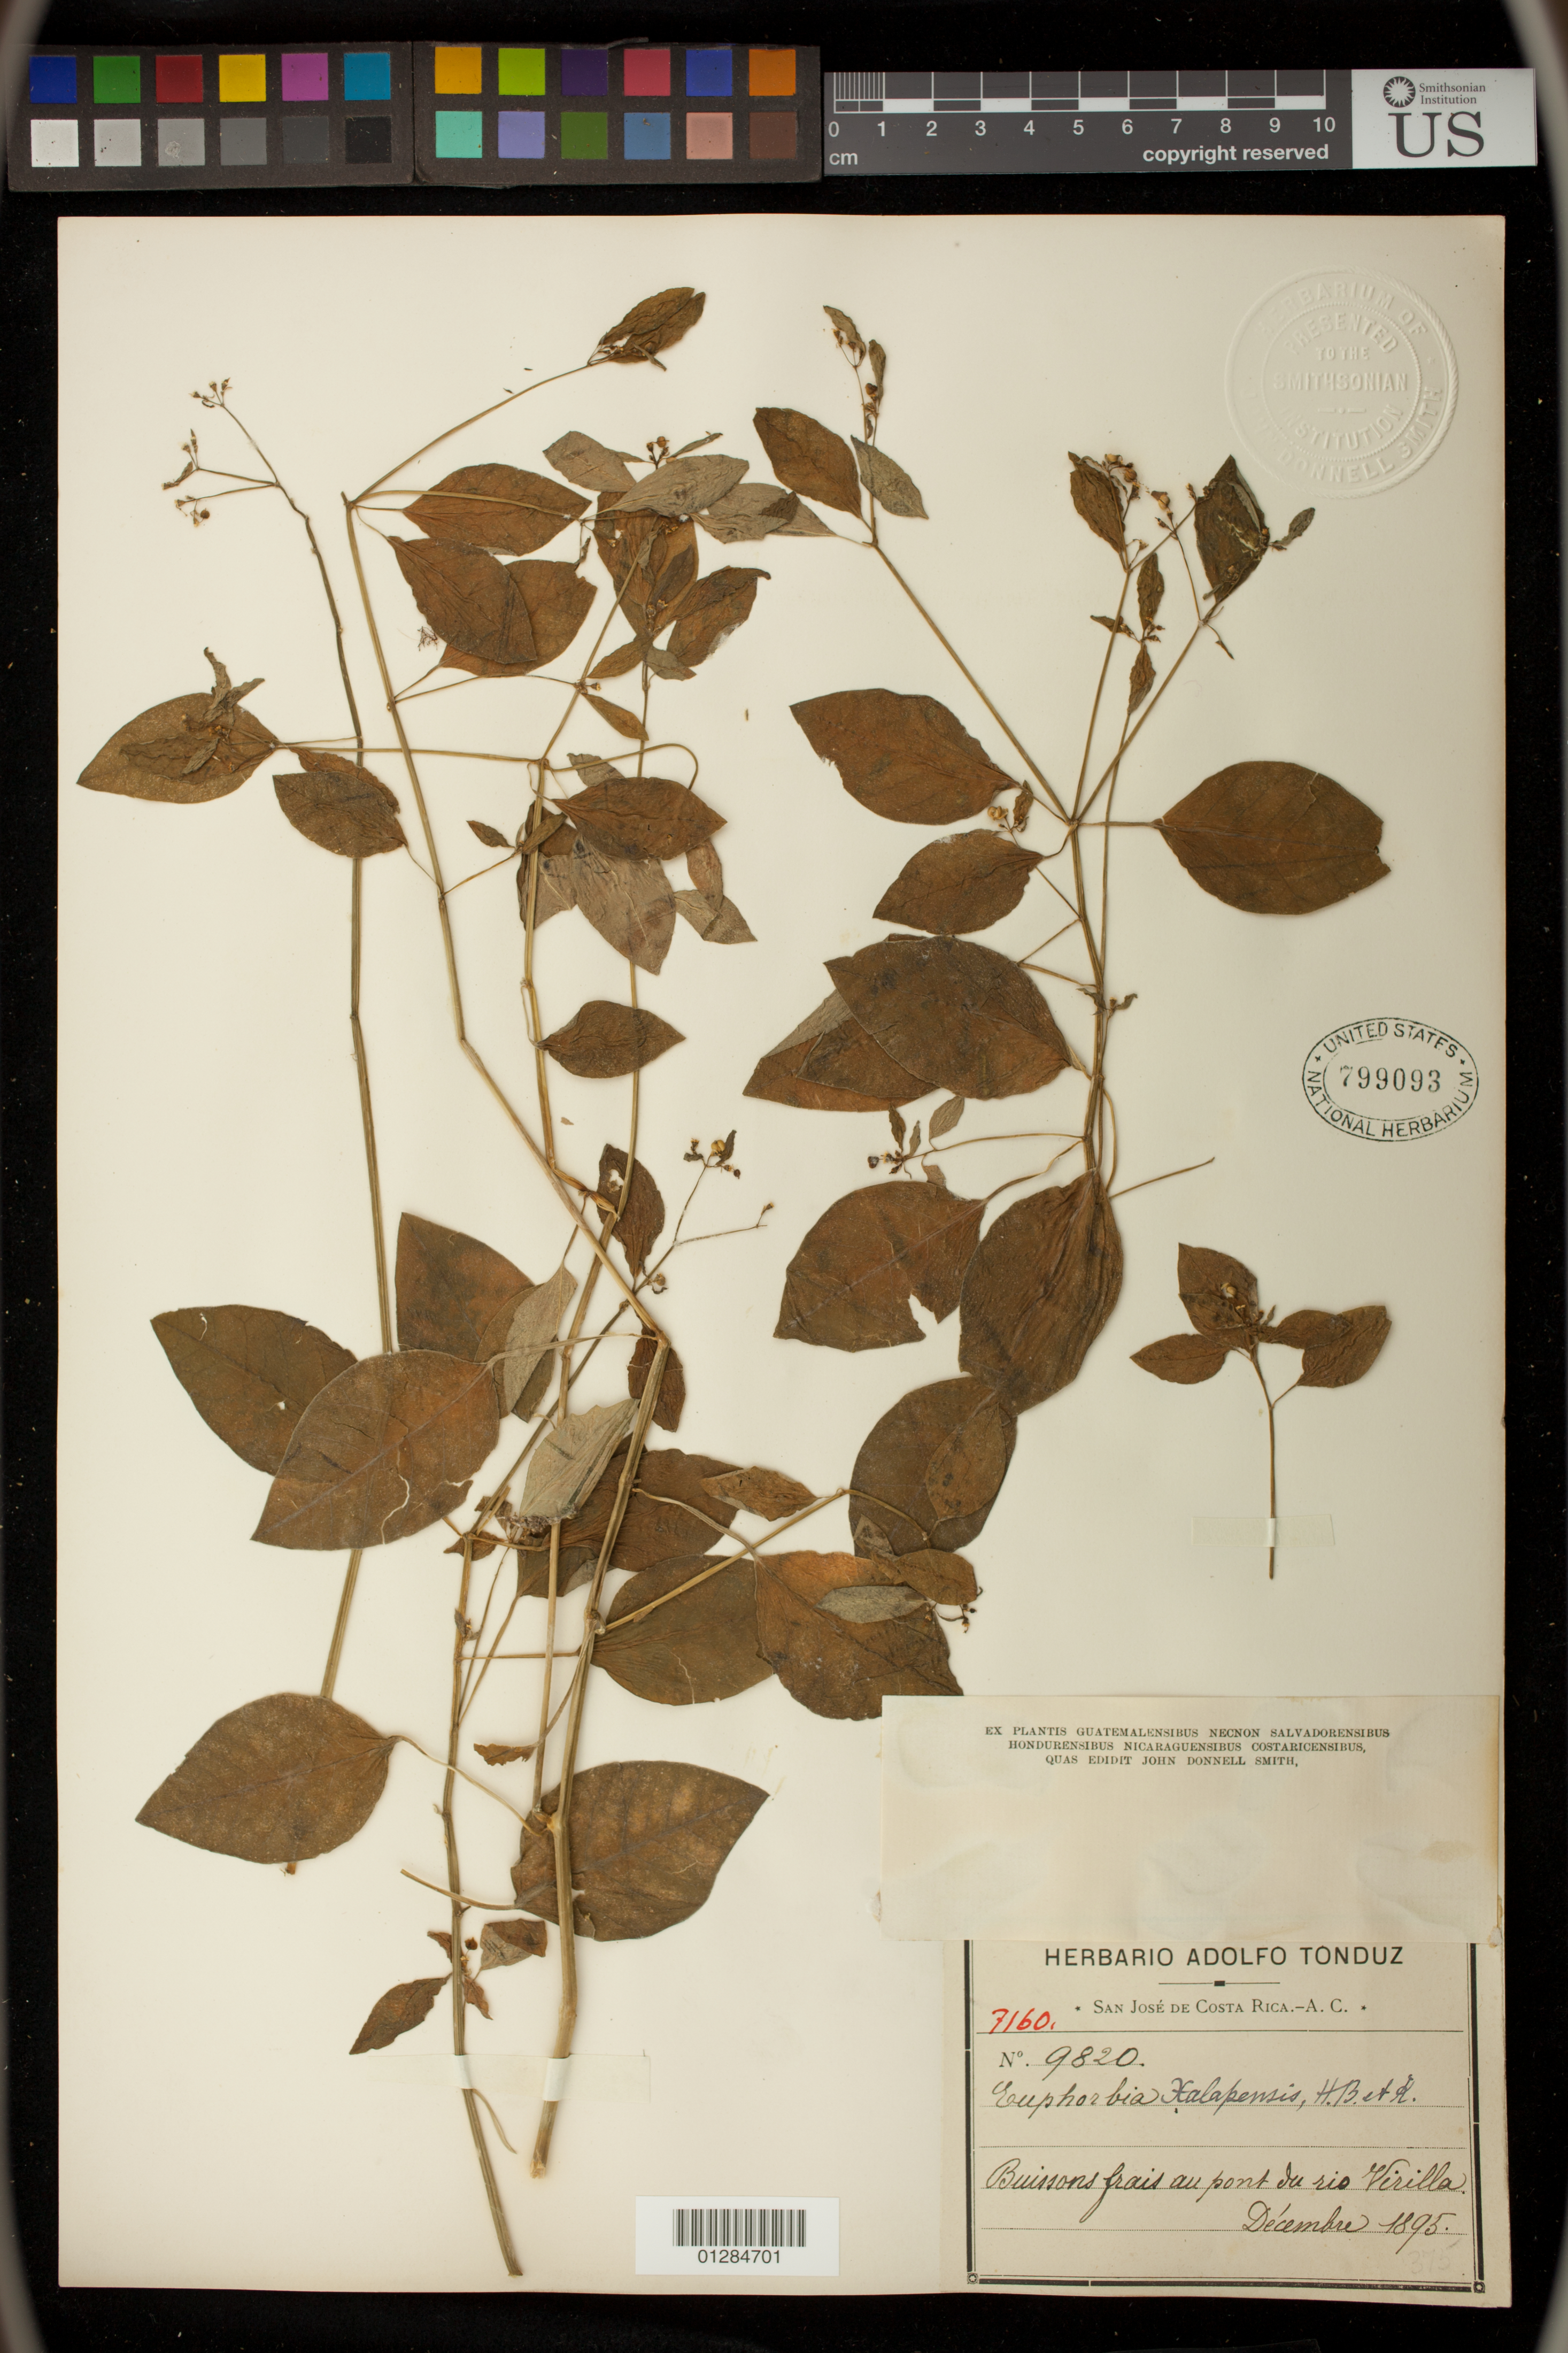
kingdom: Plantae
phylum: Tracheophyta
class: Magnoliopsida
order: Malpighiales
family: Euphorbiaceae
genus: Euphorbia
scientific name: Euphorbia xalapensis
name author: Kunth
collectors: ex Herb. Adolfo Tonduz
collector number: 9820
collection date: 1895-12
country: Costa Rica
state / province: San José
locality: Buissons Grais au font du rio Virilla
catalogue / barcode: US 799093